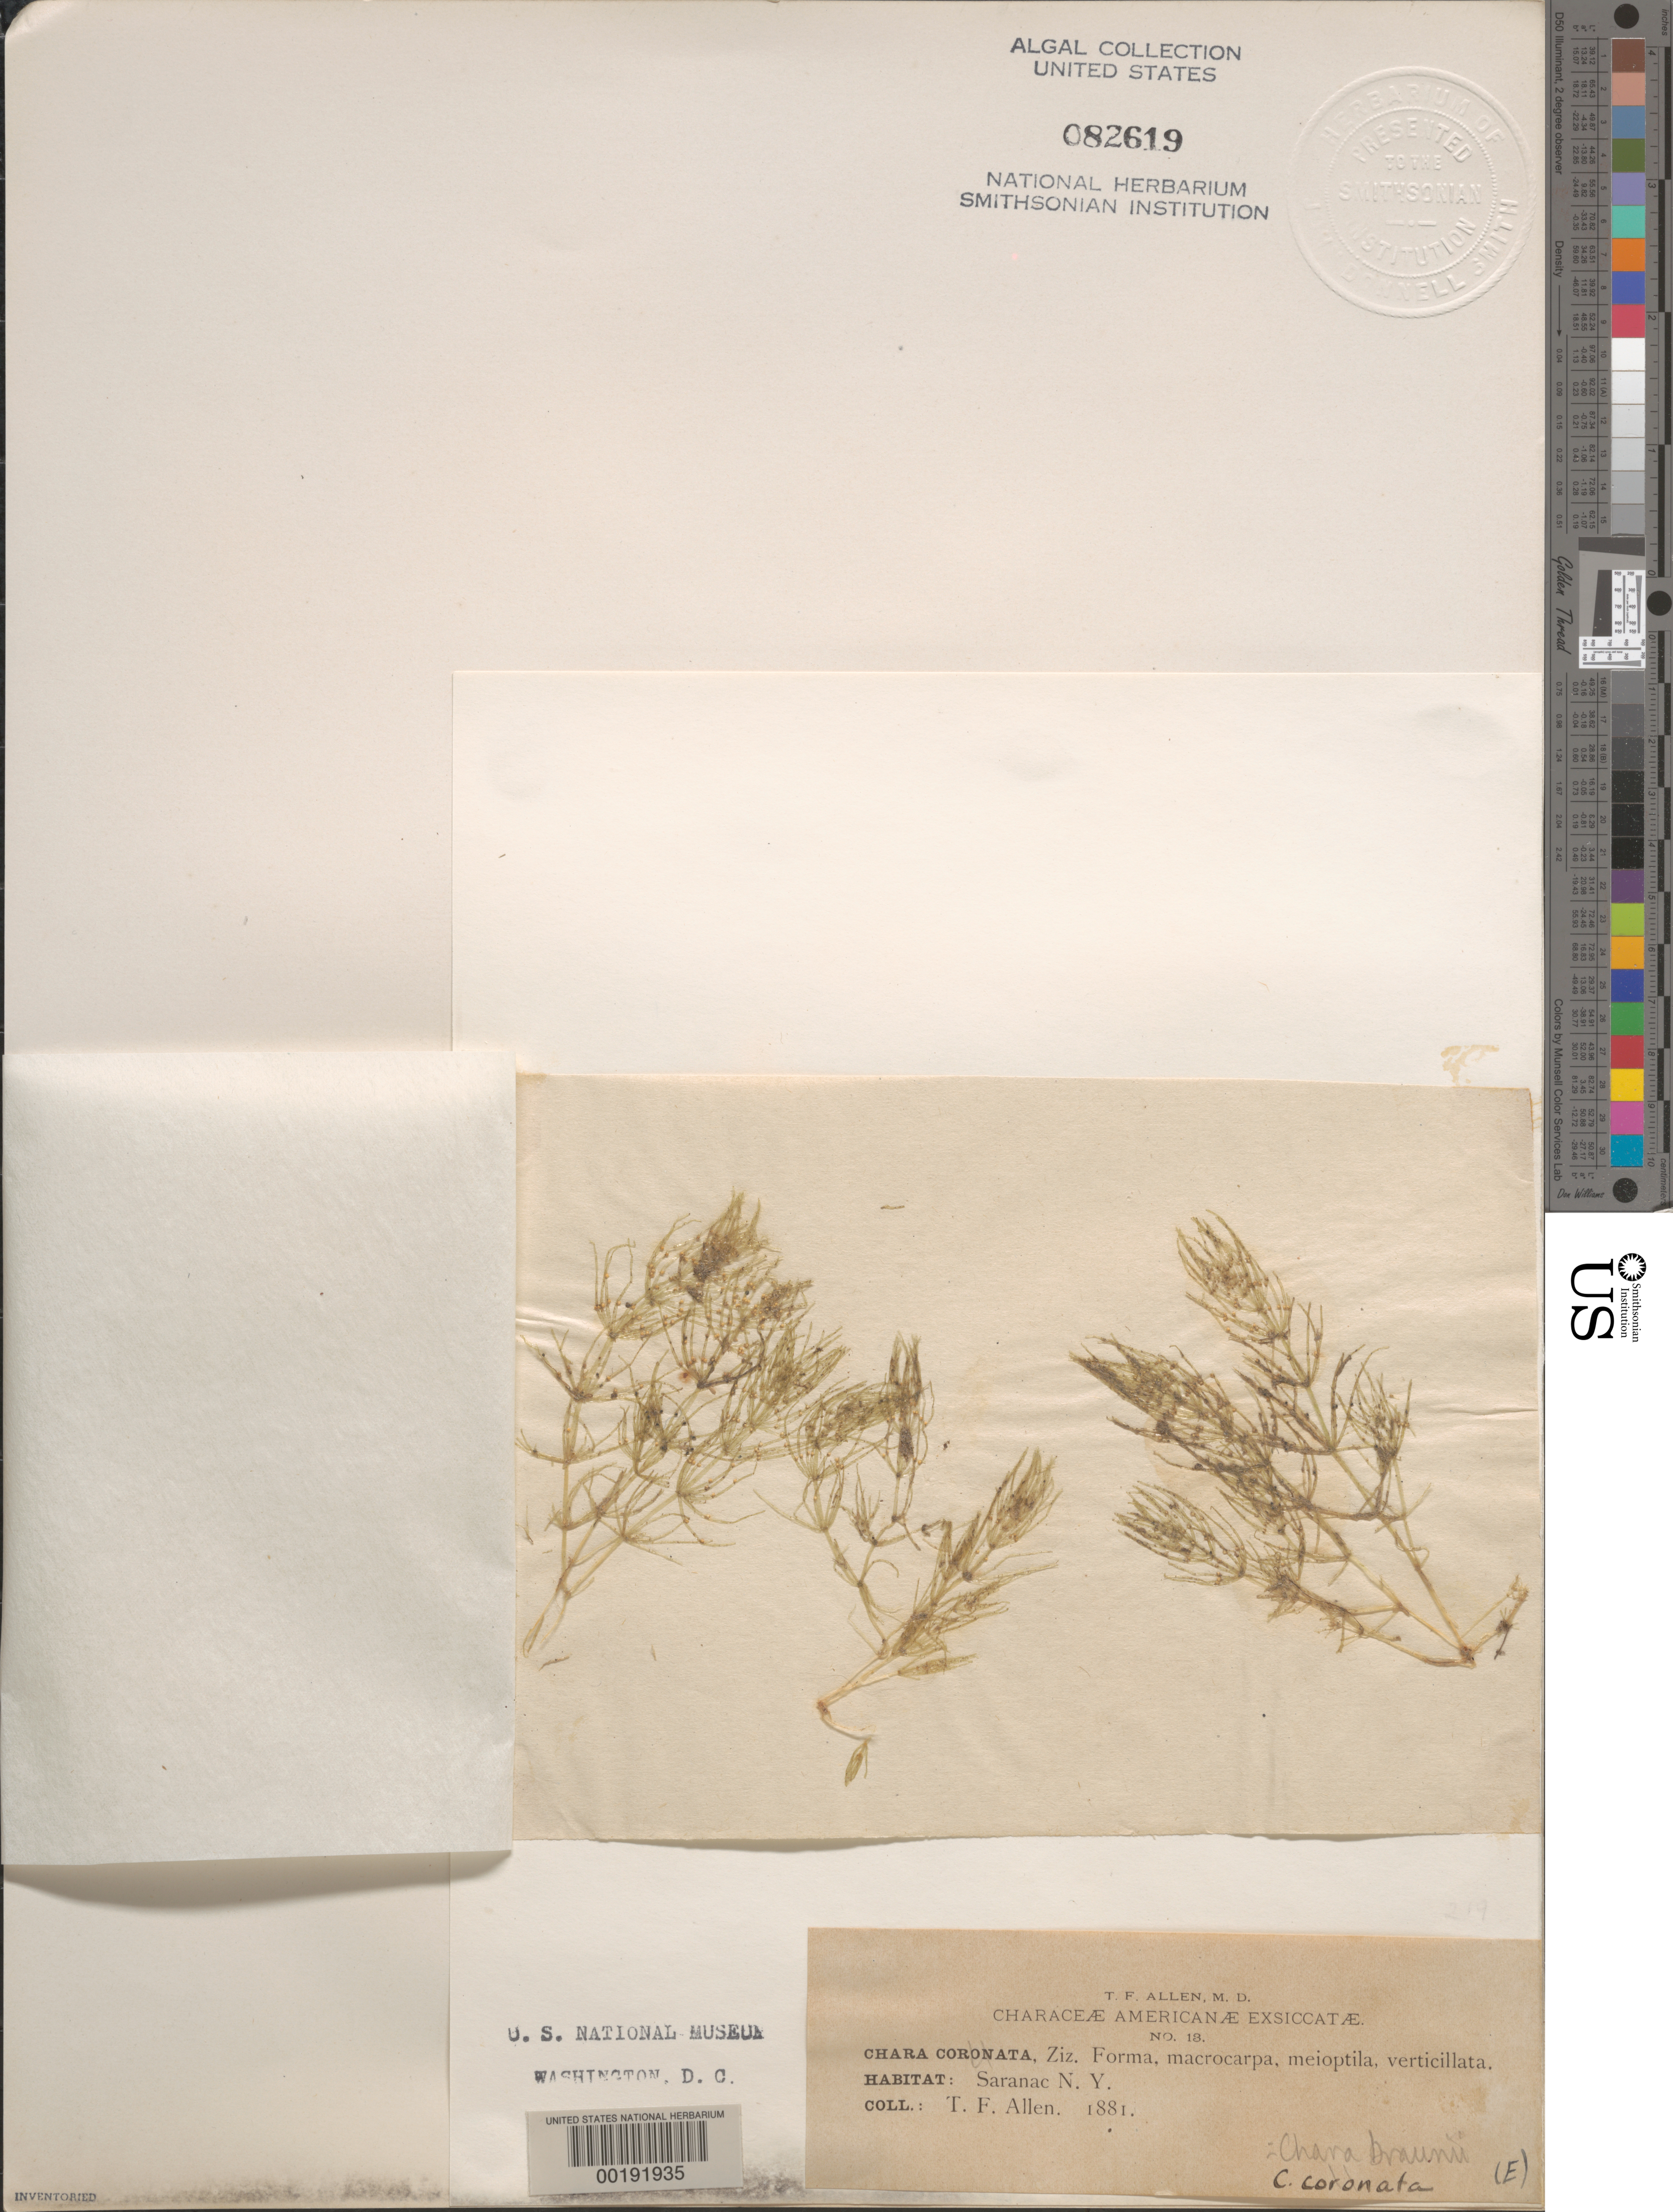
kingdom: Plantae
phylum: Charophyta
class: Charophyceae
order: Charales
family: Characeae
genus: Chara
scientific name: Chara braunii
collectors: T. F. Allen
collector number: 18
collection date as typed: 1881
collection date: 1881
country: United States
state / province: New York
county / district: Franklin County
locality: Saranac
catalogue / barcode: US 82619